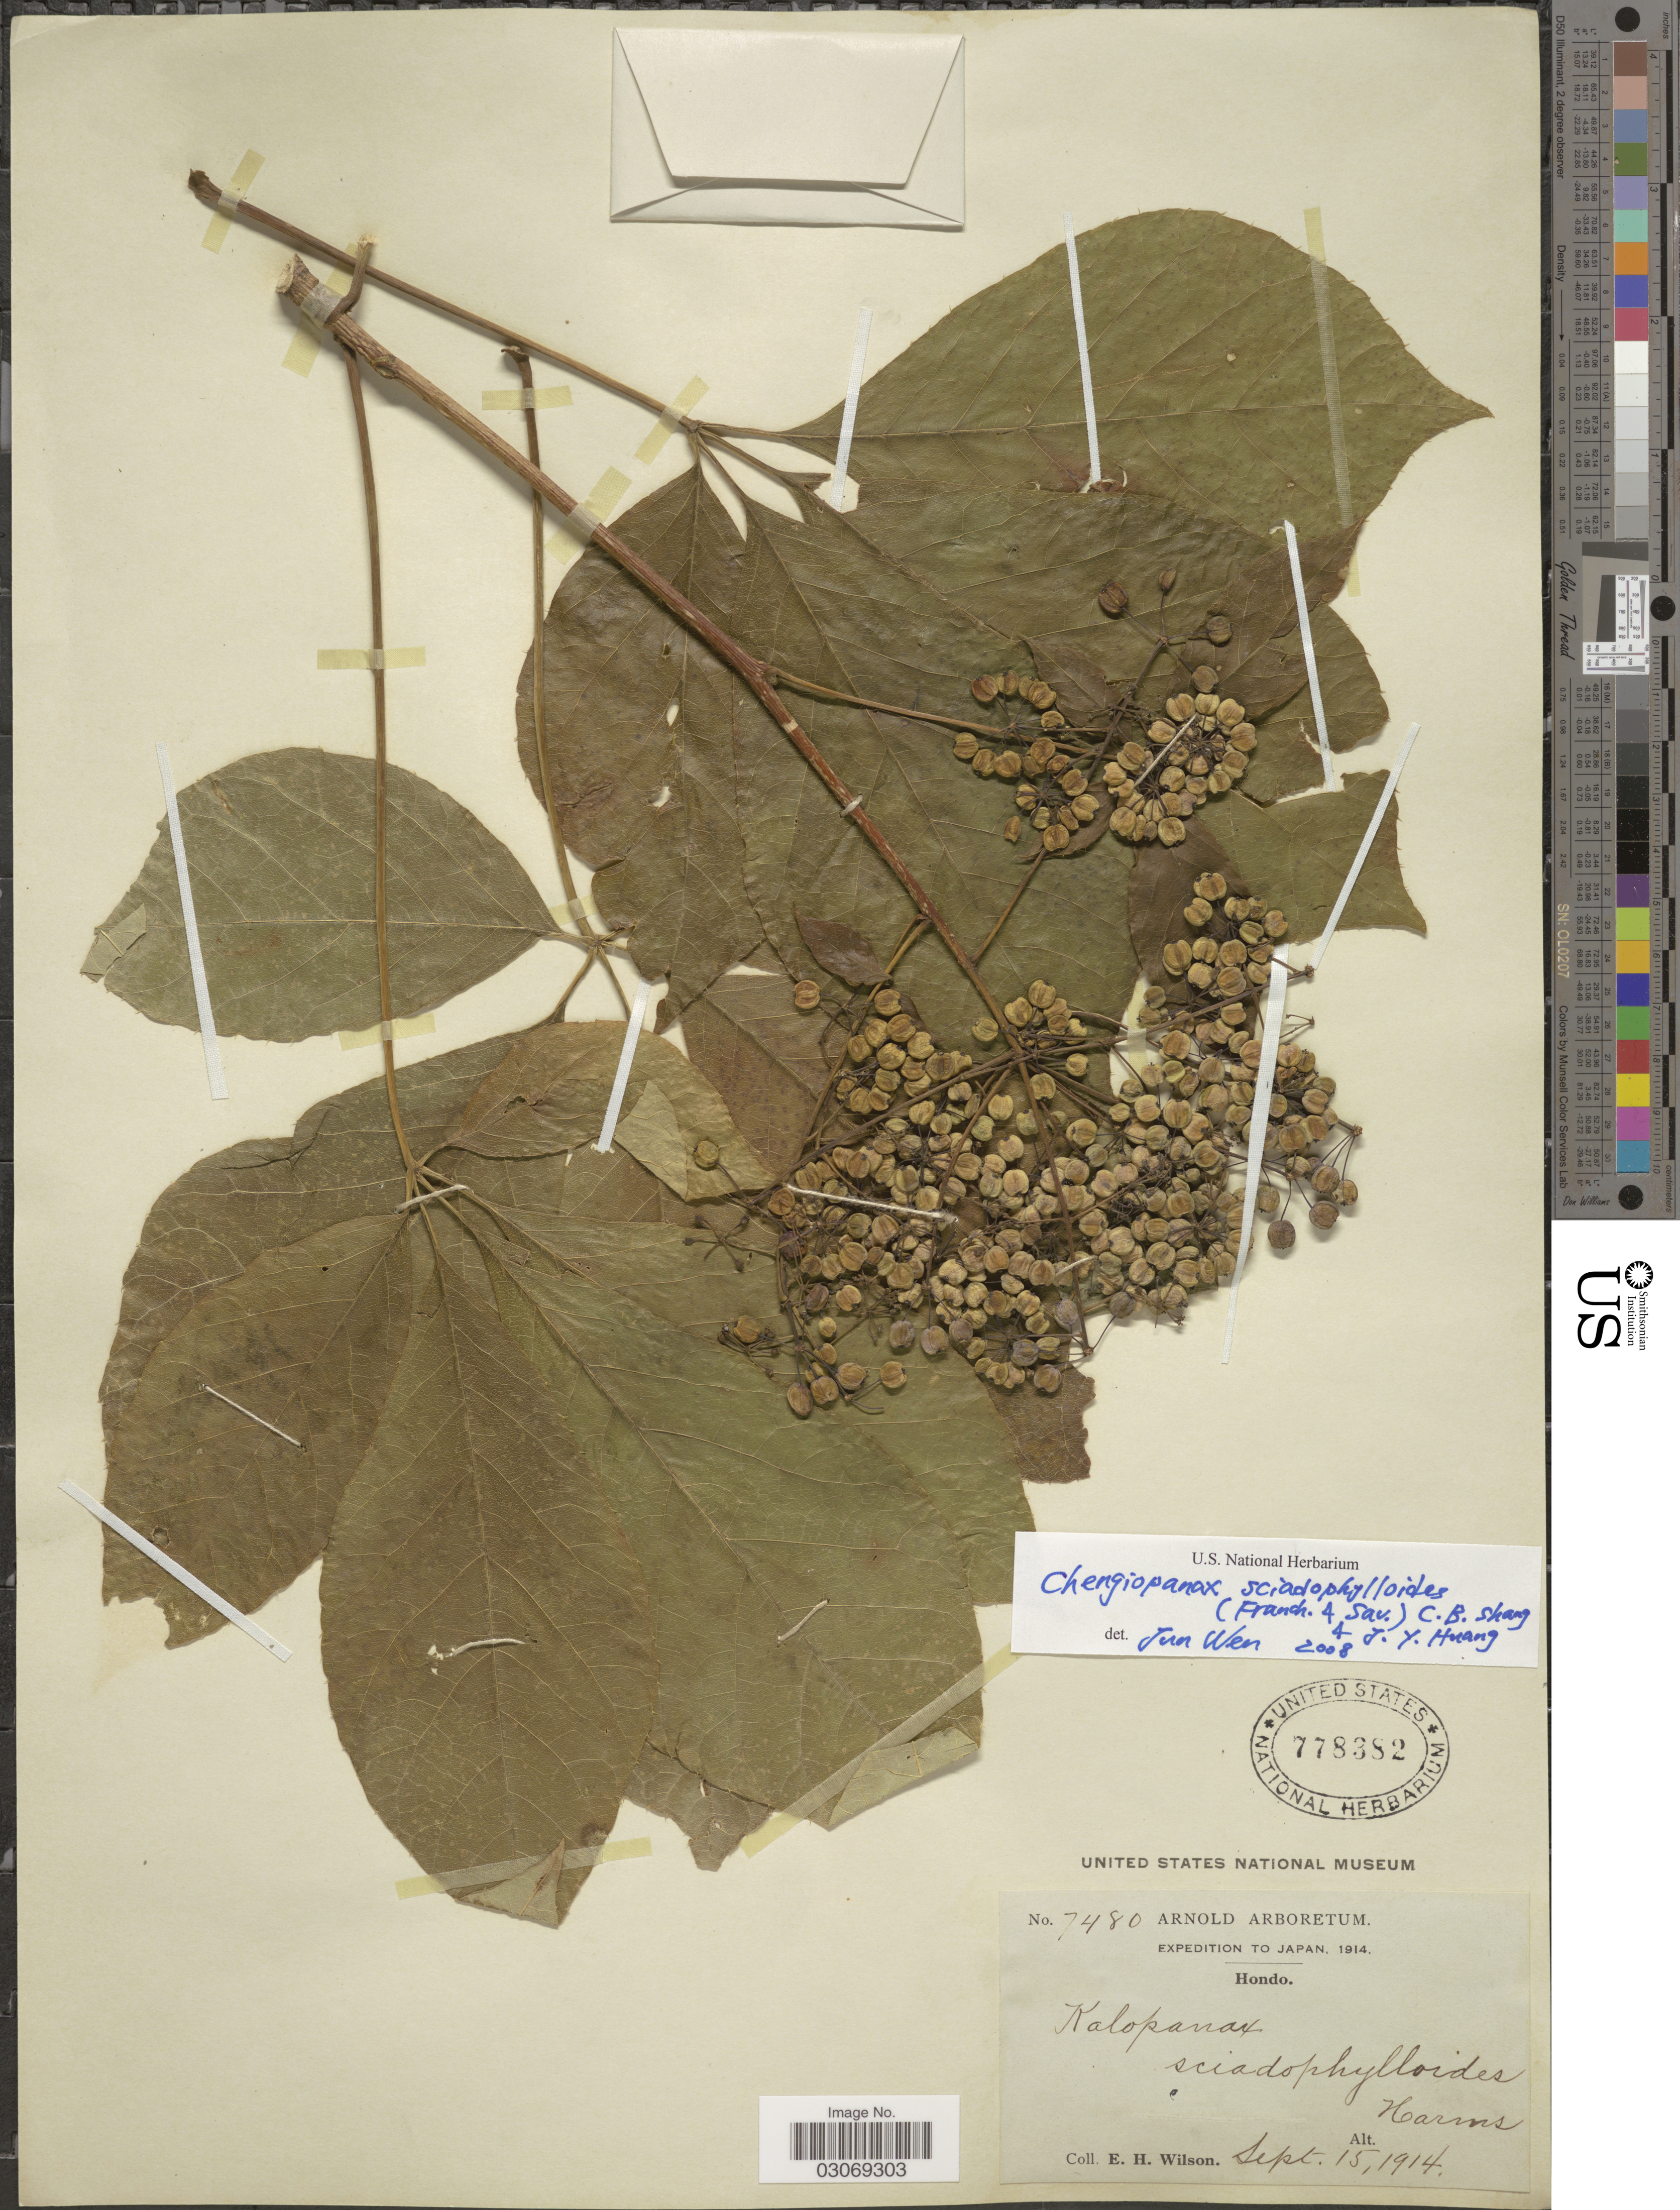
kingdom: Plantae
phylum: Tracheophyta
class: Magnoliopsida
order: Apiales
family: Araliaceae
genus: Chengiopanax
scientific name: Chengiopanax sciadophylloides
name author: (Franch. & Sav.) C.B. Shang & J.Y. Huang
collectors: E. Wilson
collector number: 7480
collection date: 1914-09-15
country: Japan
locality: Hondo.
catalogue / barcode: US 778382